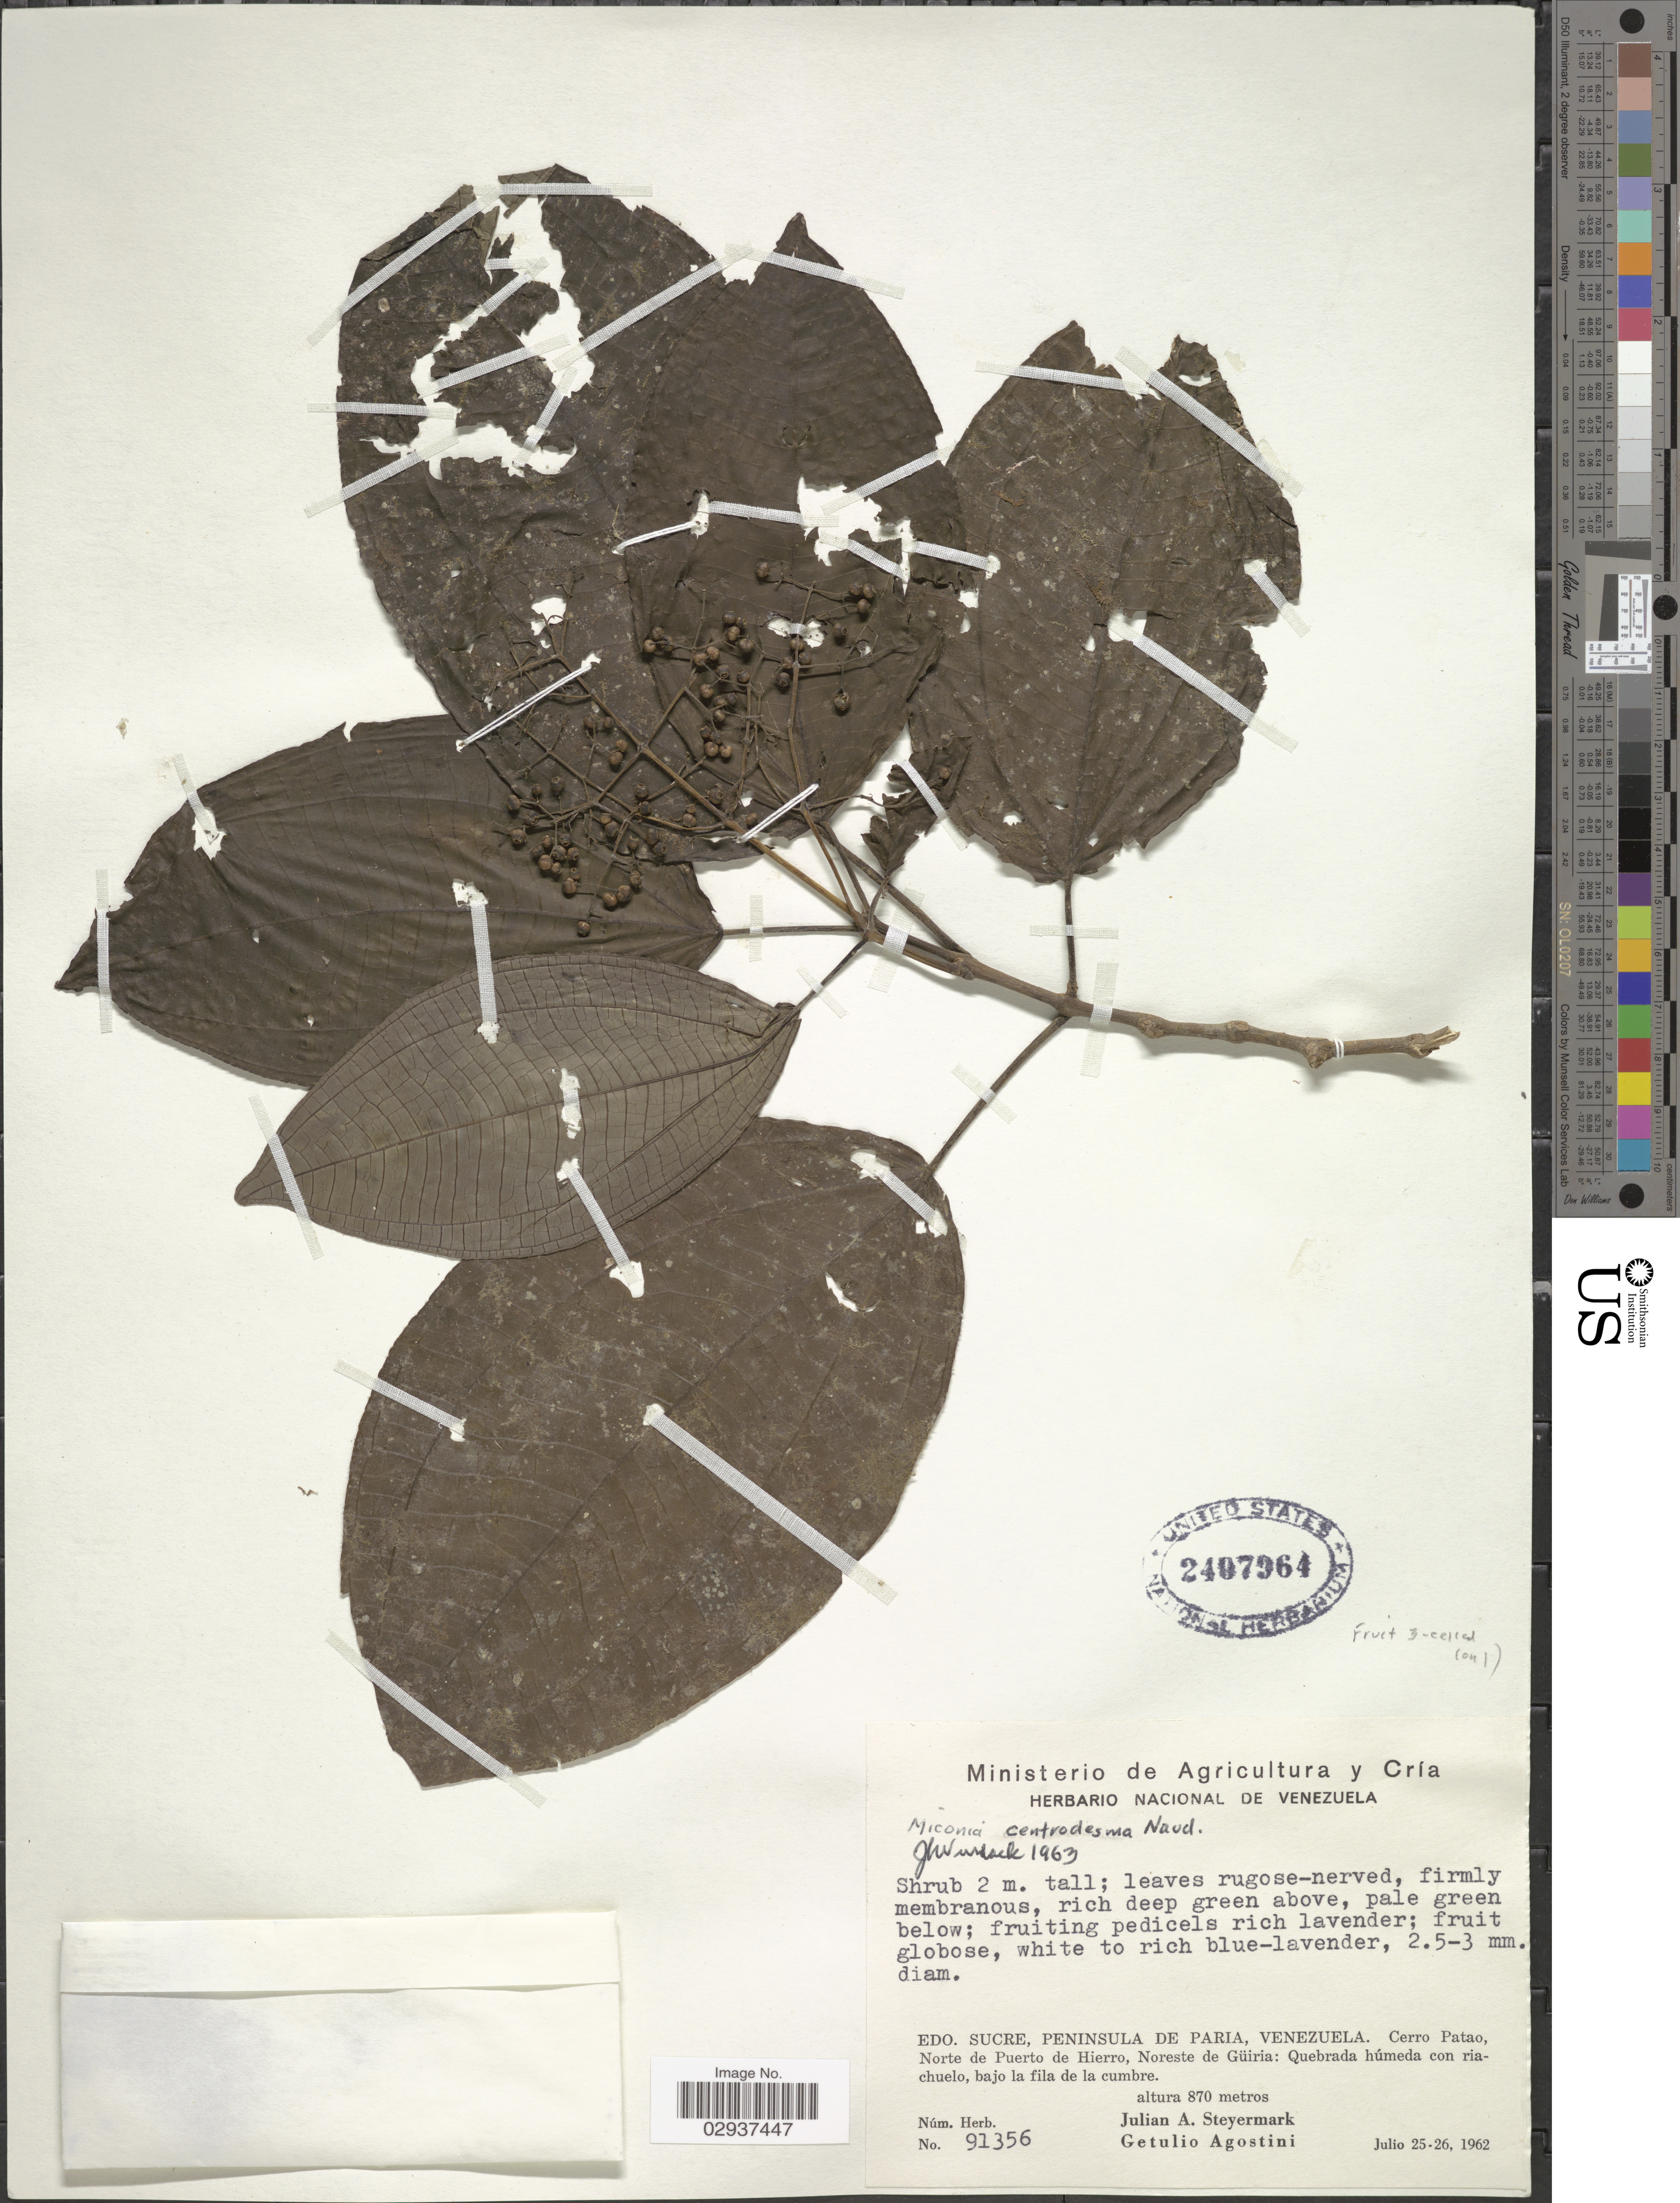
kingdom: Plantae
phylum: Tracheophyta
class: Magnoliopsida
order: Myrtales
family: Melastomataceae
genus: Miconia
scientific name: Miconia centrodesma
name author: Naudin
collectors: J. Steyermark & G. Agostini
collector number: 91356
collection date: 1962-07-25/1962-07-26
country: Venezuela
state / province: Sucre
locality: Peninsula de Paria, Cerro Patao, Norte de Puerto de Hierro, Noreste de Güiria: quebrada húmeda con riachuelo, bajo la fila de la cumbre.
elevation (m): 870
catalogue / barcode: US 2407964